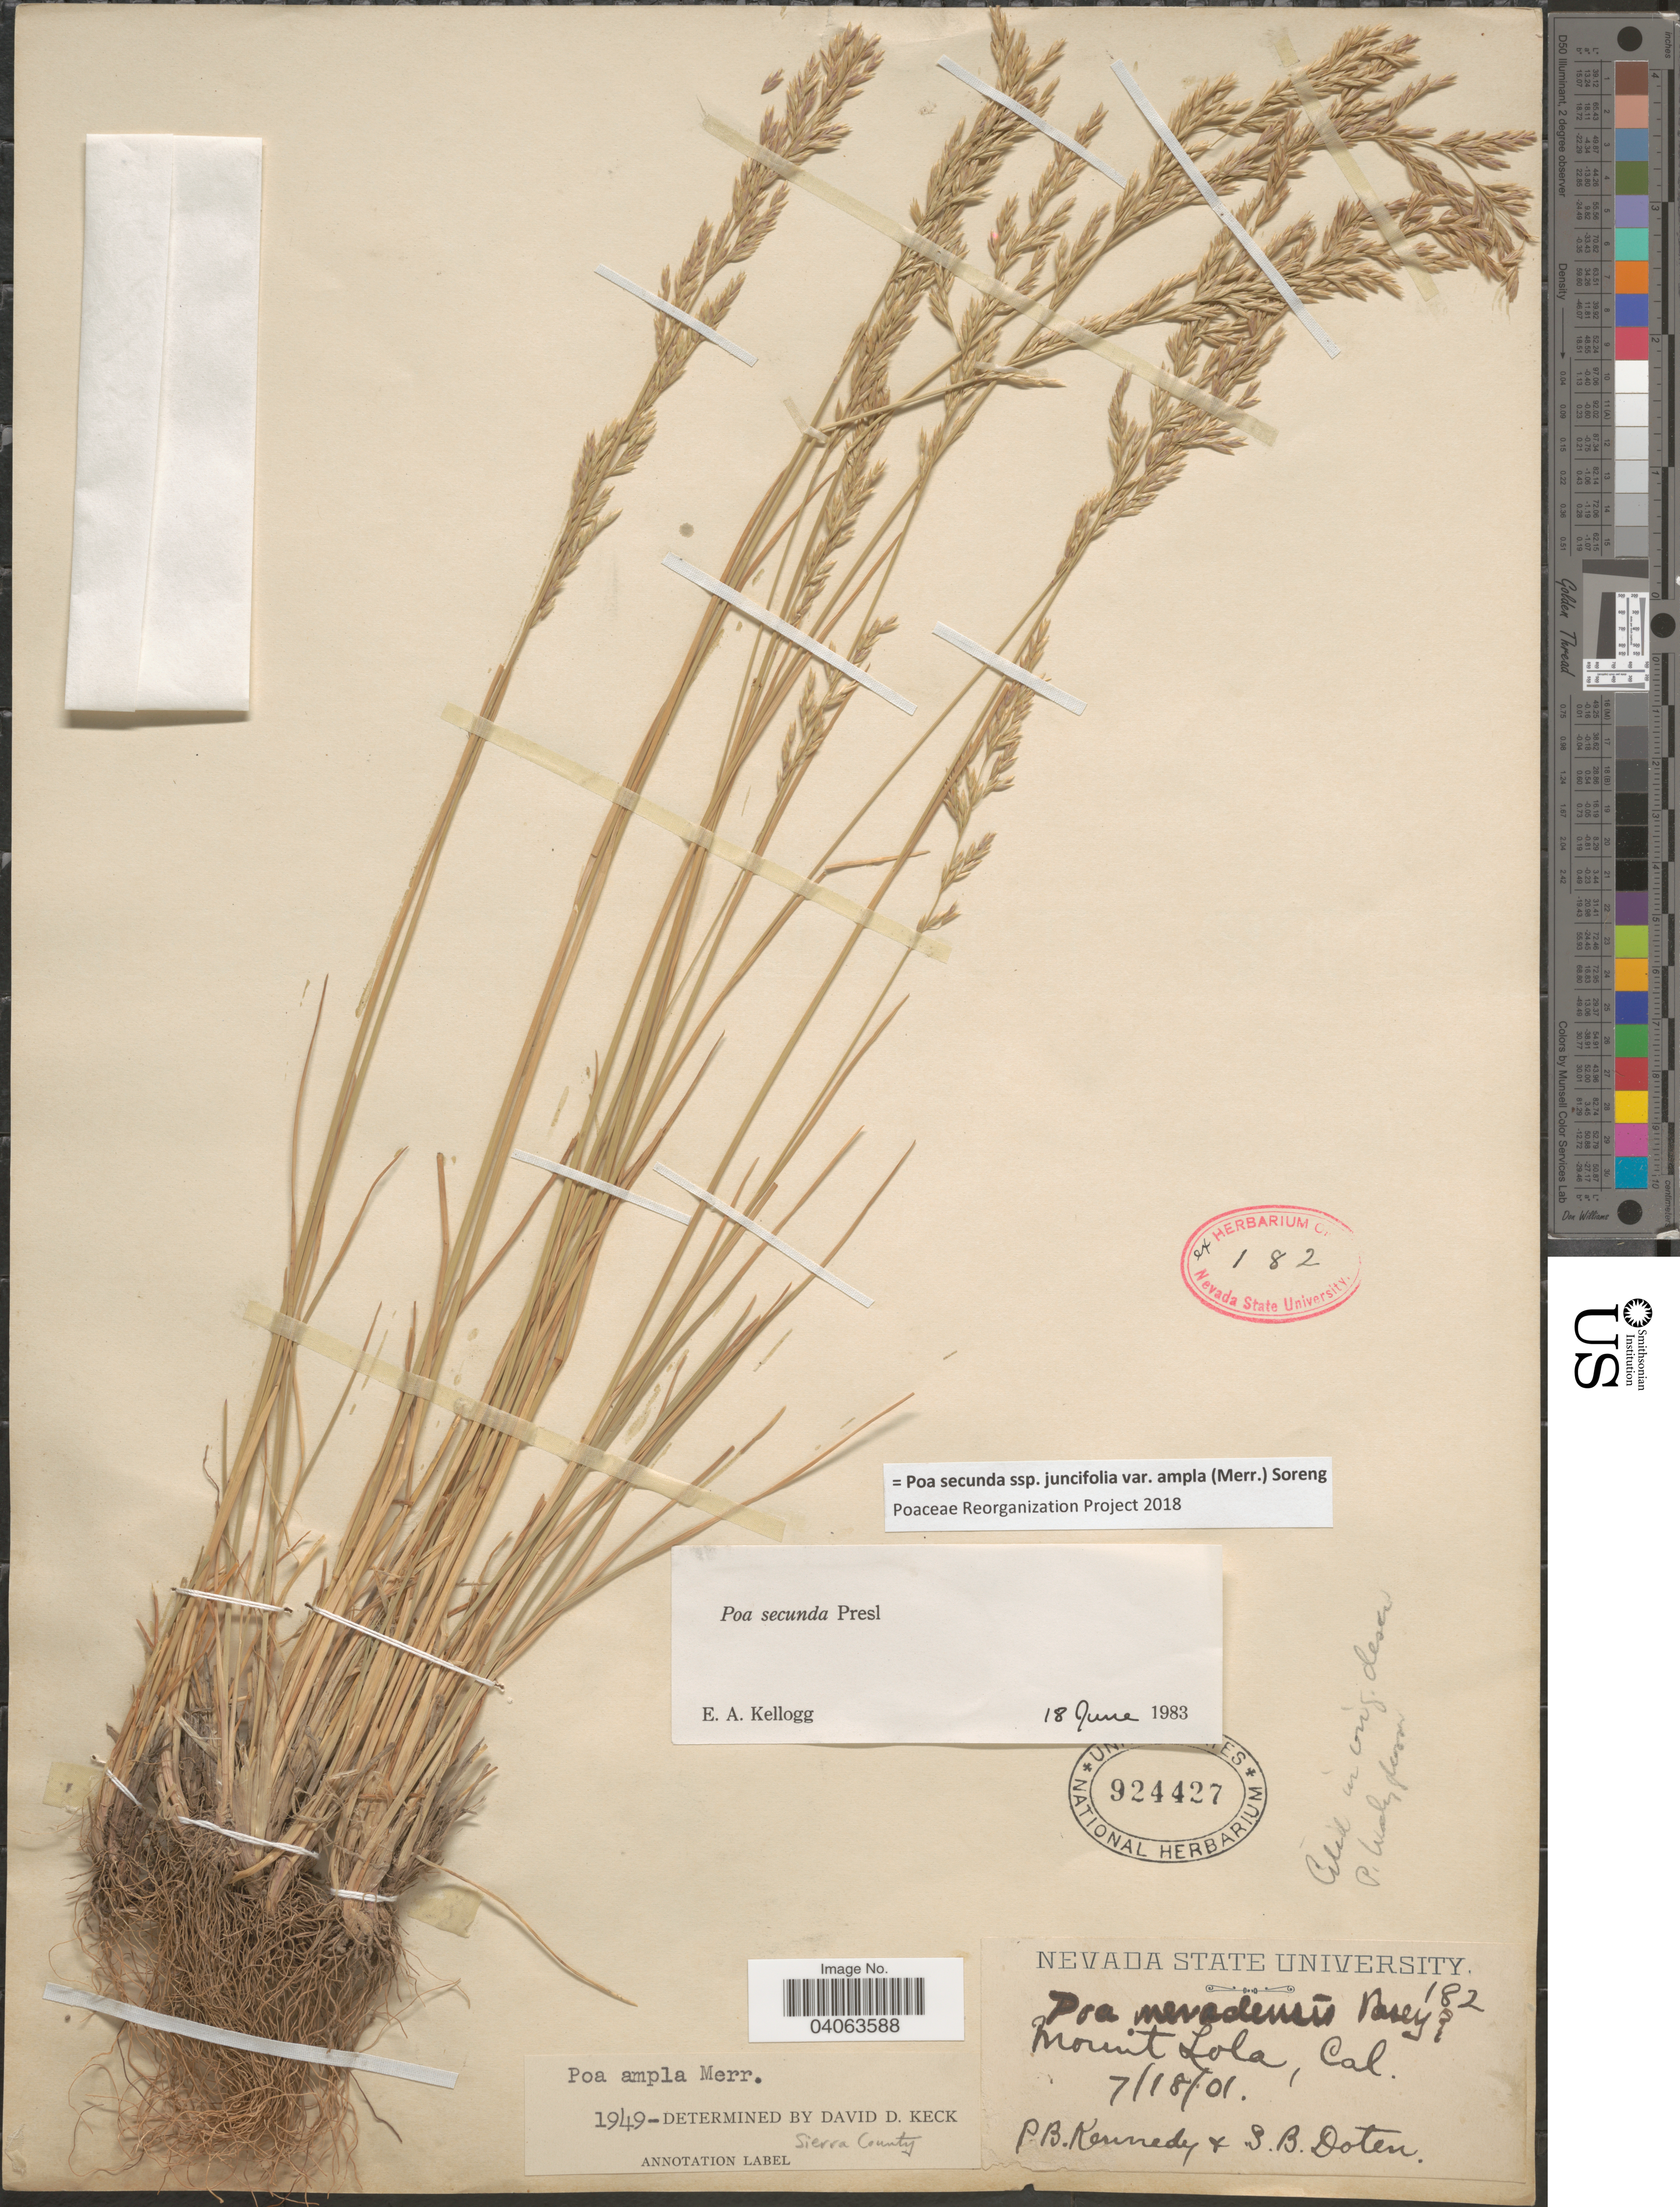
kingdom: Plantae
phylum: Tracheophyta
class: Liliopsida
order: Poales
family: Poaceae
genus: Poa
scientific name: Poa secunda subsp. juncifolia var. ampla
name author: (Merr.) Soreng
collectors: P. B. Kennedy & S. Doten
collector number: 182?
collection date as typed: Transcribed d/m/y: 18/7/1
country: United States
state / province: California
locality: Mount Lola.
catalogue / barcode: US 924427